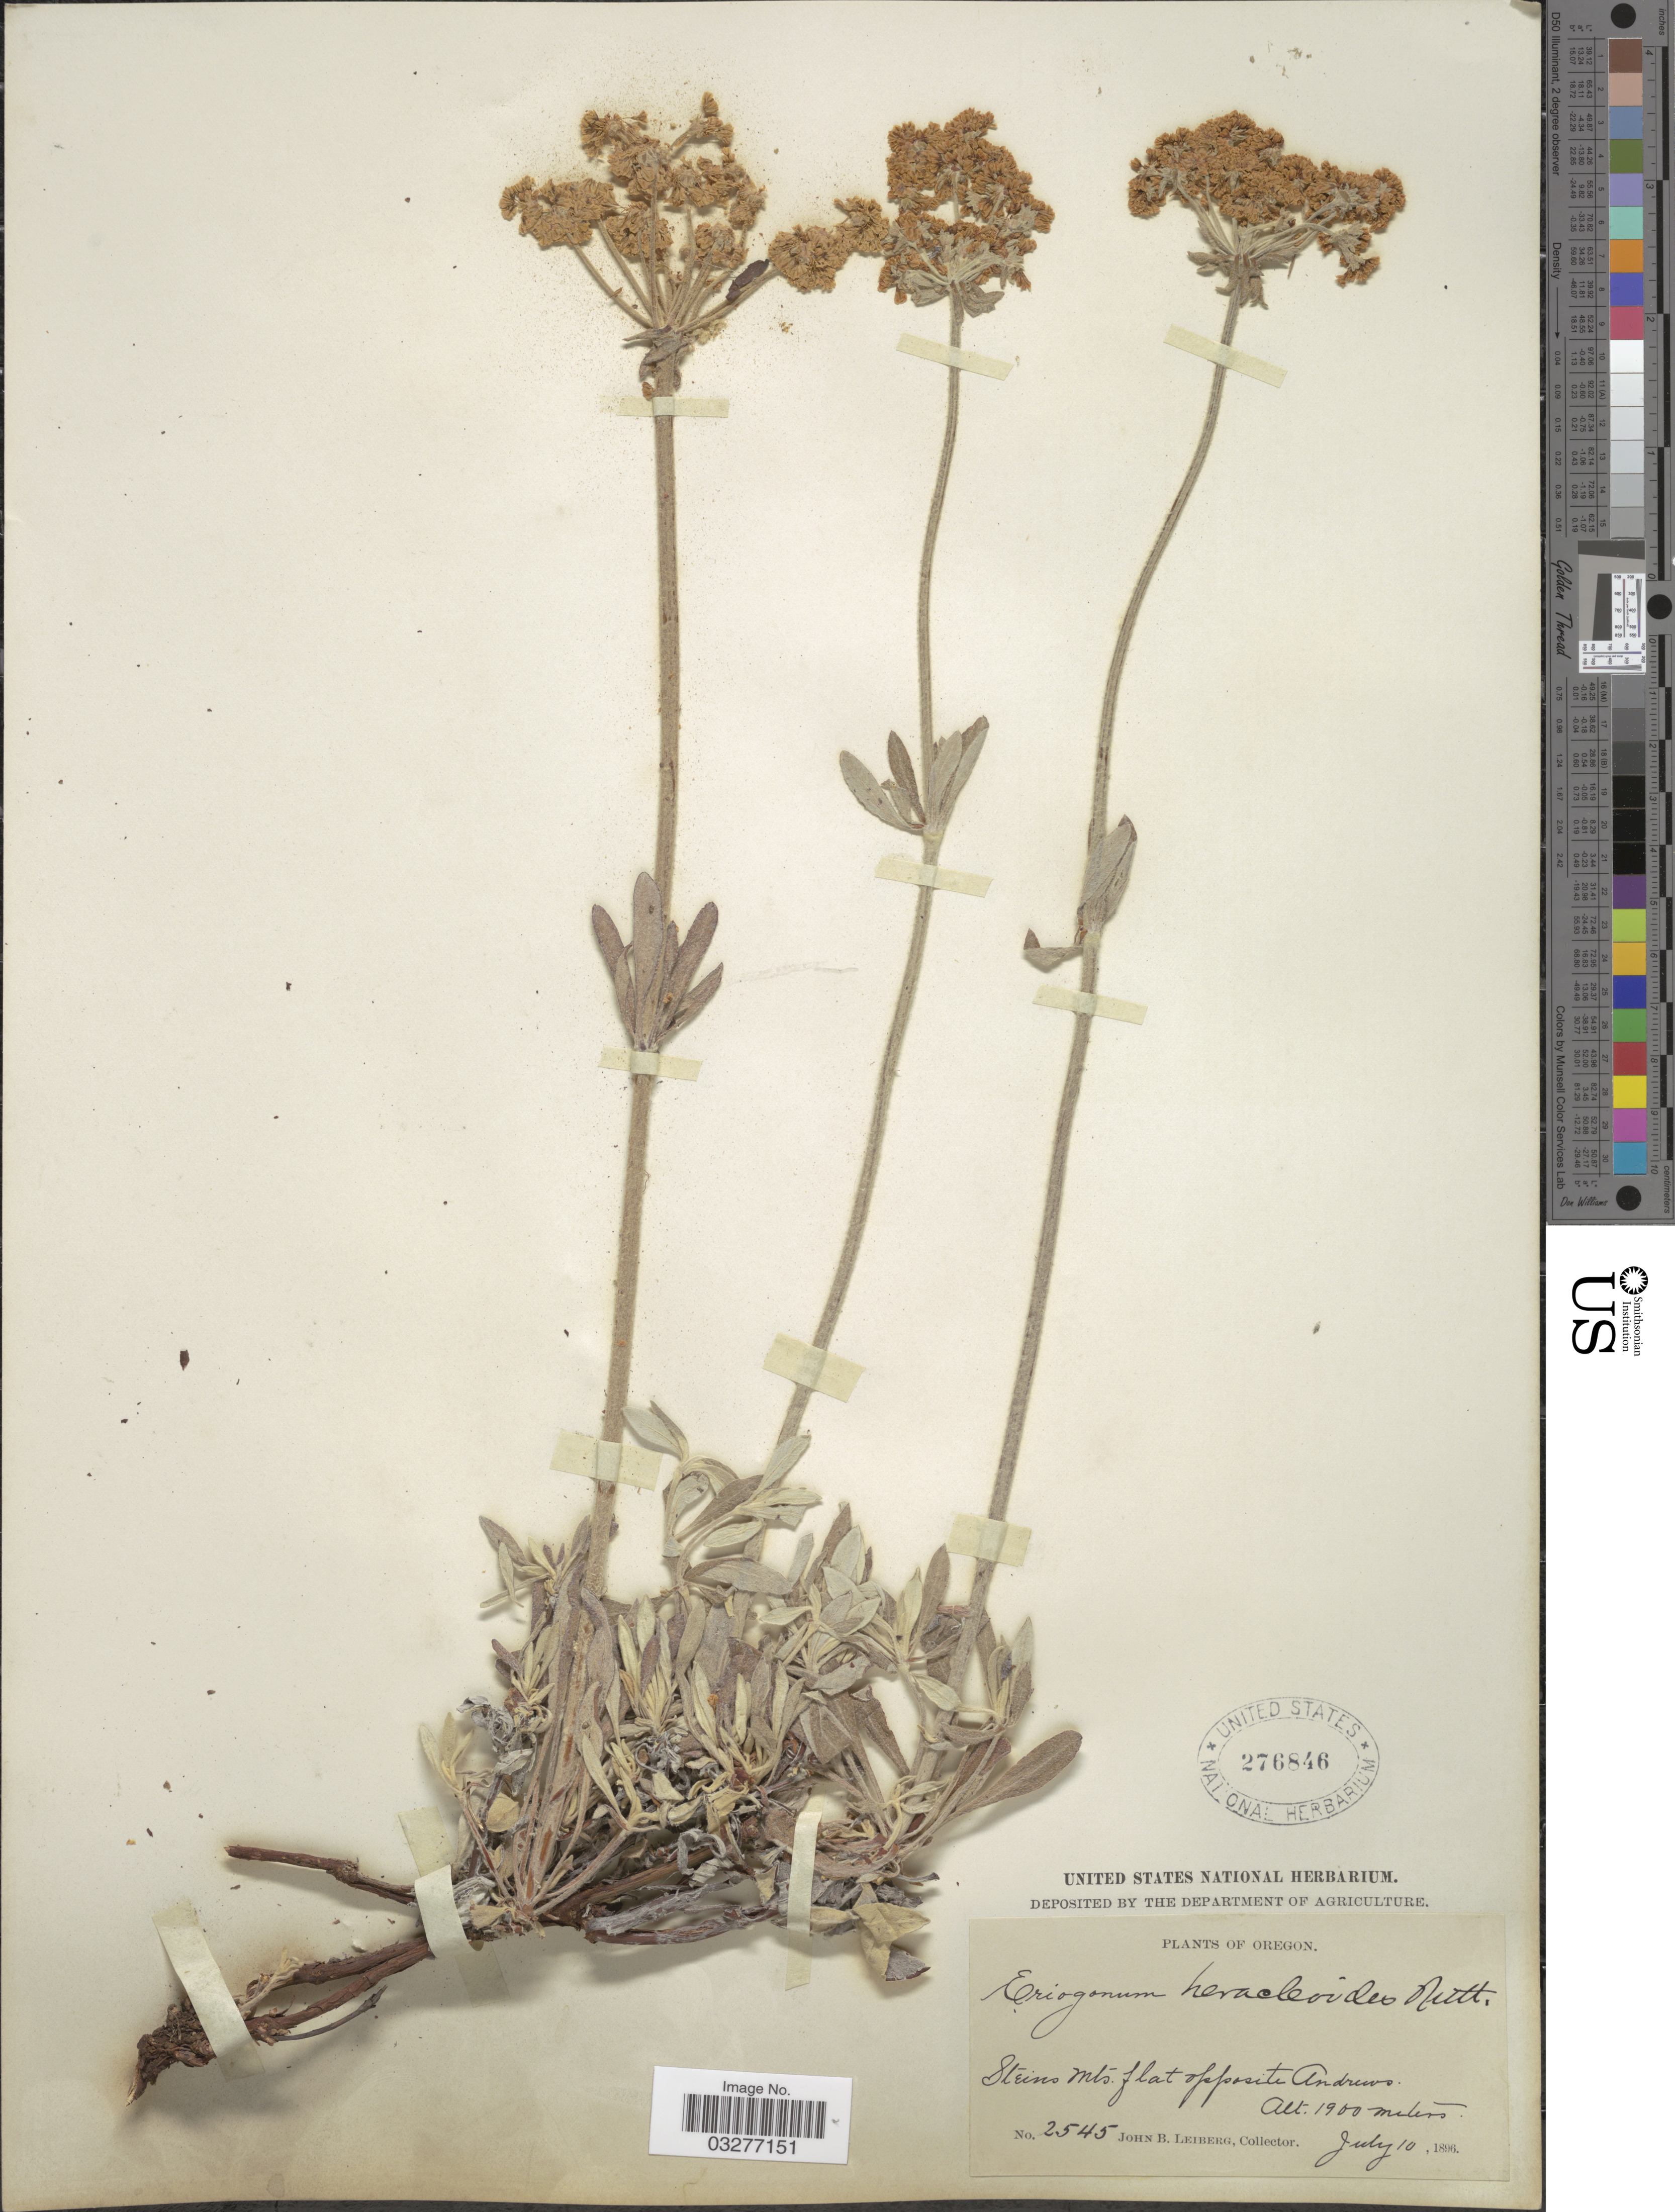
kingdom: Plantae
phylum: Tracheophyta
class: Magnoliopsida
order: Caryophyllales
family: Polygonaceae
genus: Eriogonum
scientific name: Eriogonum heracleoides var. heracleoides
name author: Nutt.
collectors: J. B. Leiberg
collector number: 2545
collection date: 1896-07-10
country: United States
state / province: Oregon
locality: Steens Mts. flat opposite Andrews.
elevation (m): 1900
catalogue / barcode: US 276846